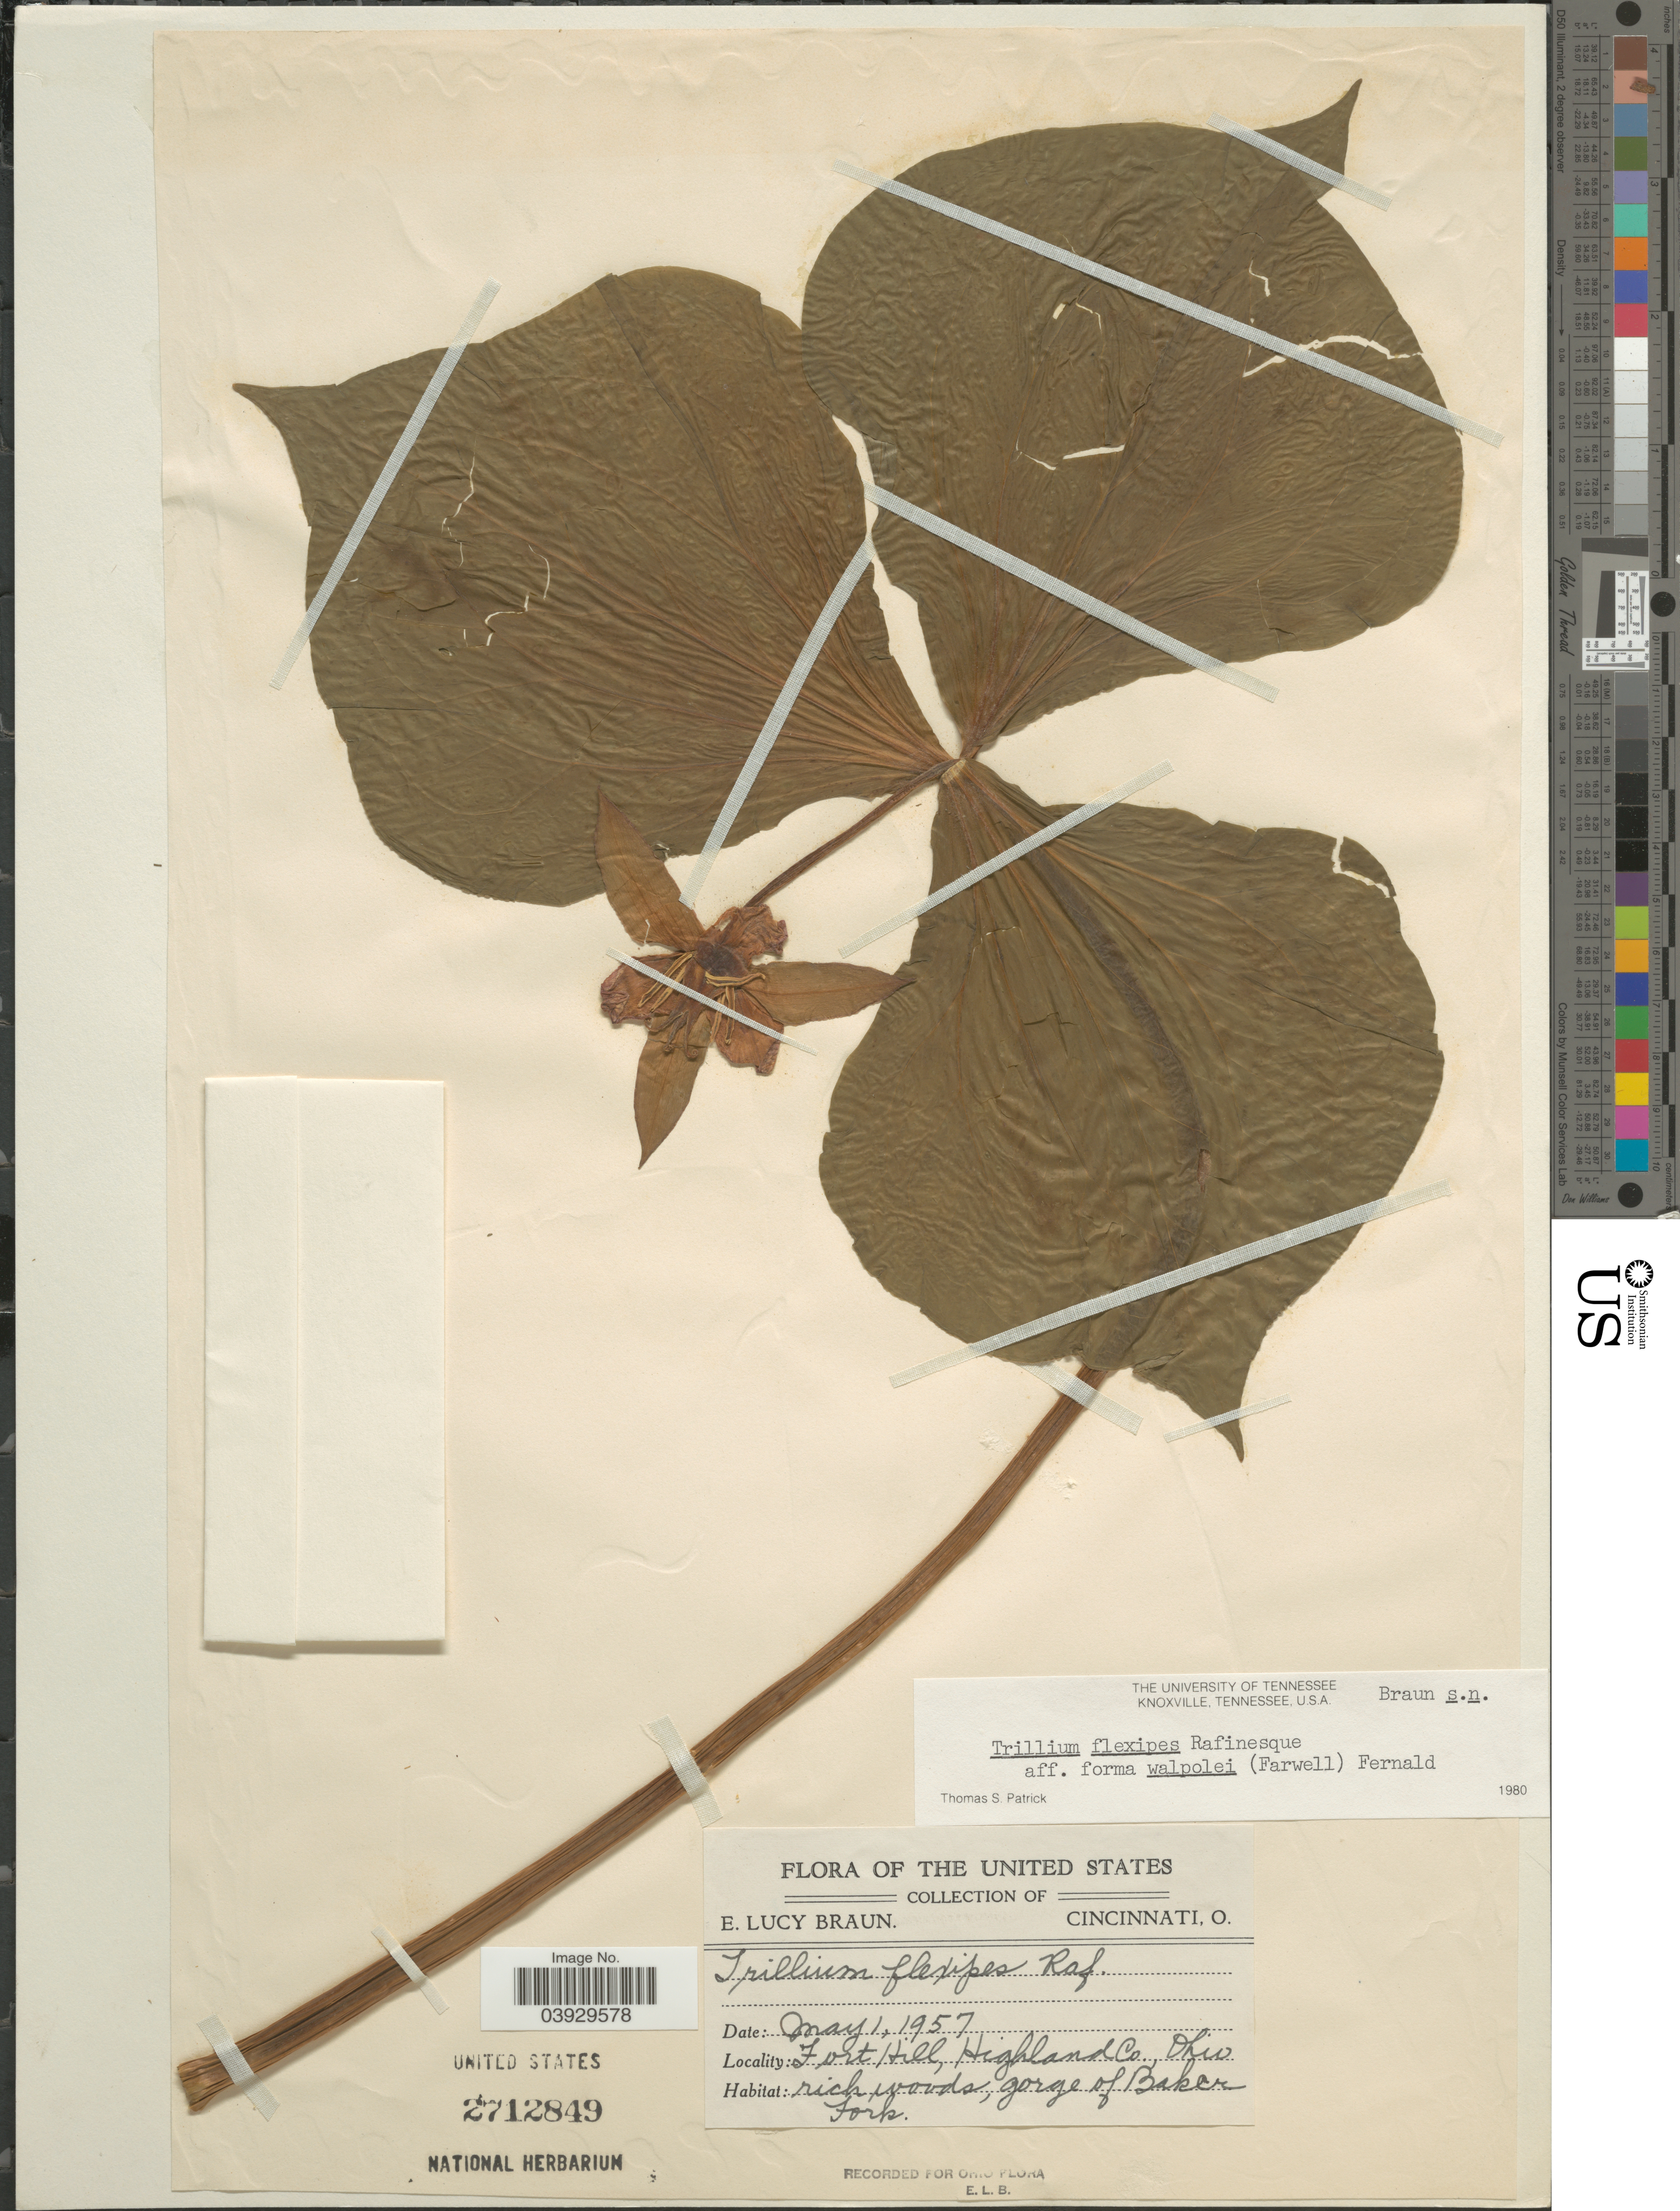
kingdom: Plantae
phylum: Tracheophyta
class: Liliopsida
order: Liliales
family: Melanthiaceae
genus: Trillium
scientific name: Trillium flexipes f. walpolei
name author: (Farw.) Fernald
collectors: E. L. Braun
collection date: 1957-05-01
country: United States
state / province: Ohio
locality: Fort Hill, Highland Co. Gorge of Baker Fork.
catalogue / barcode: US 2712849